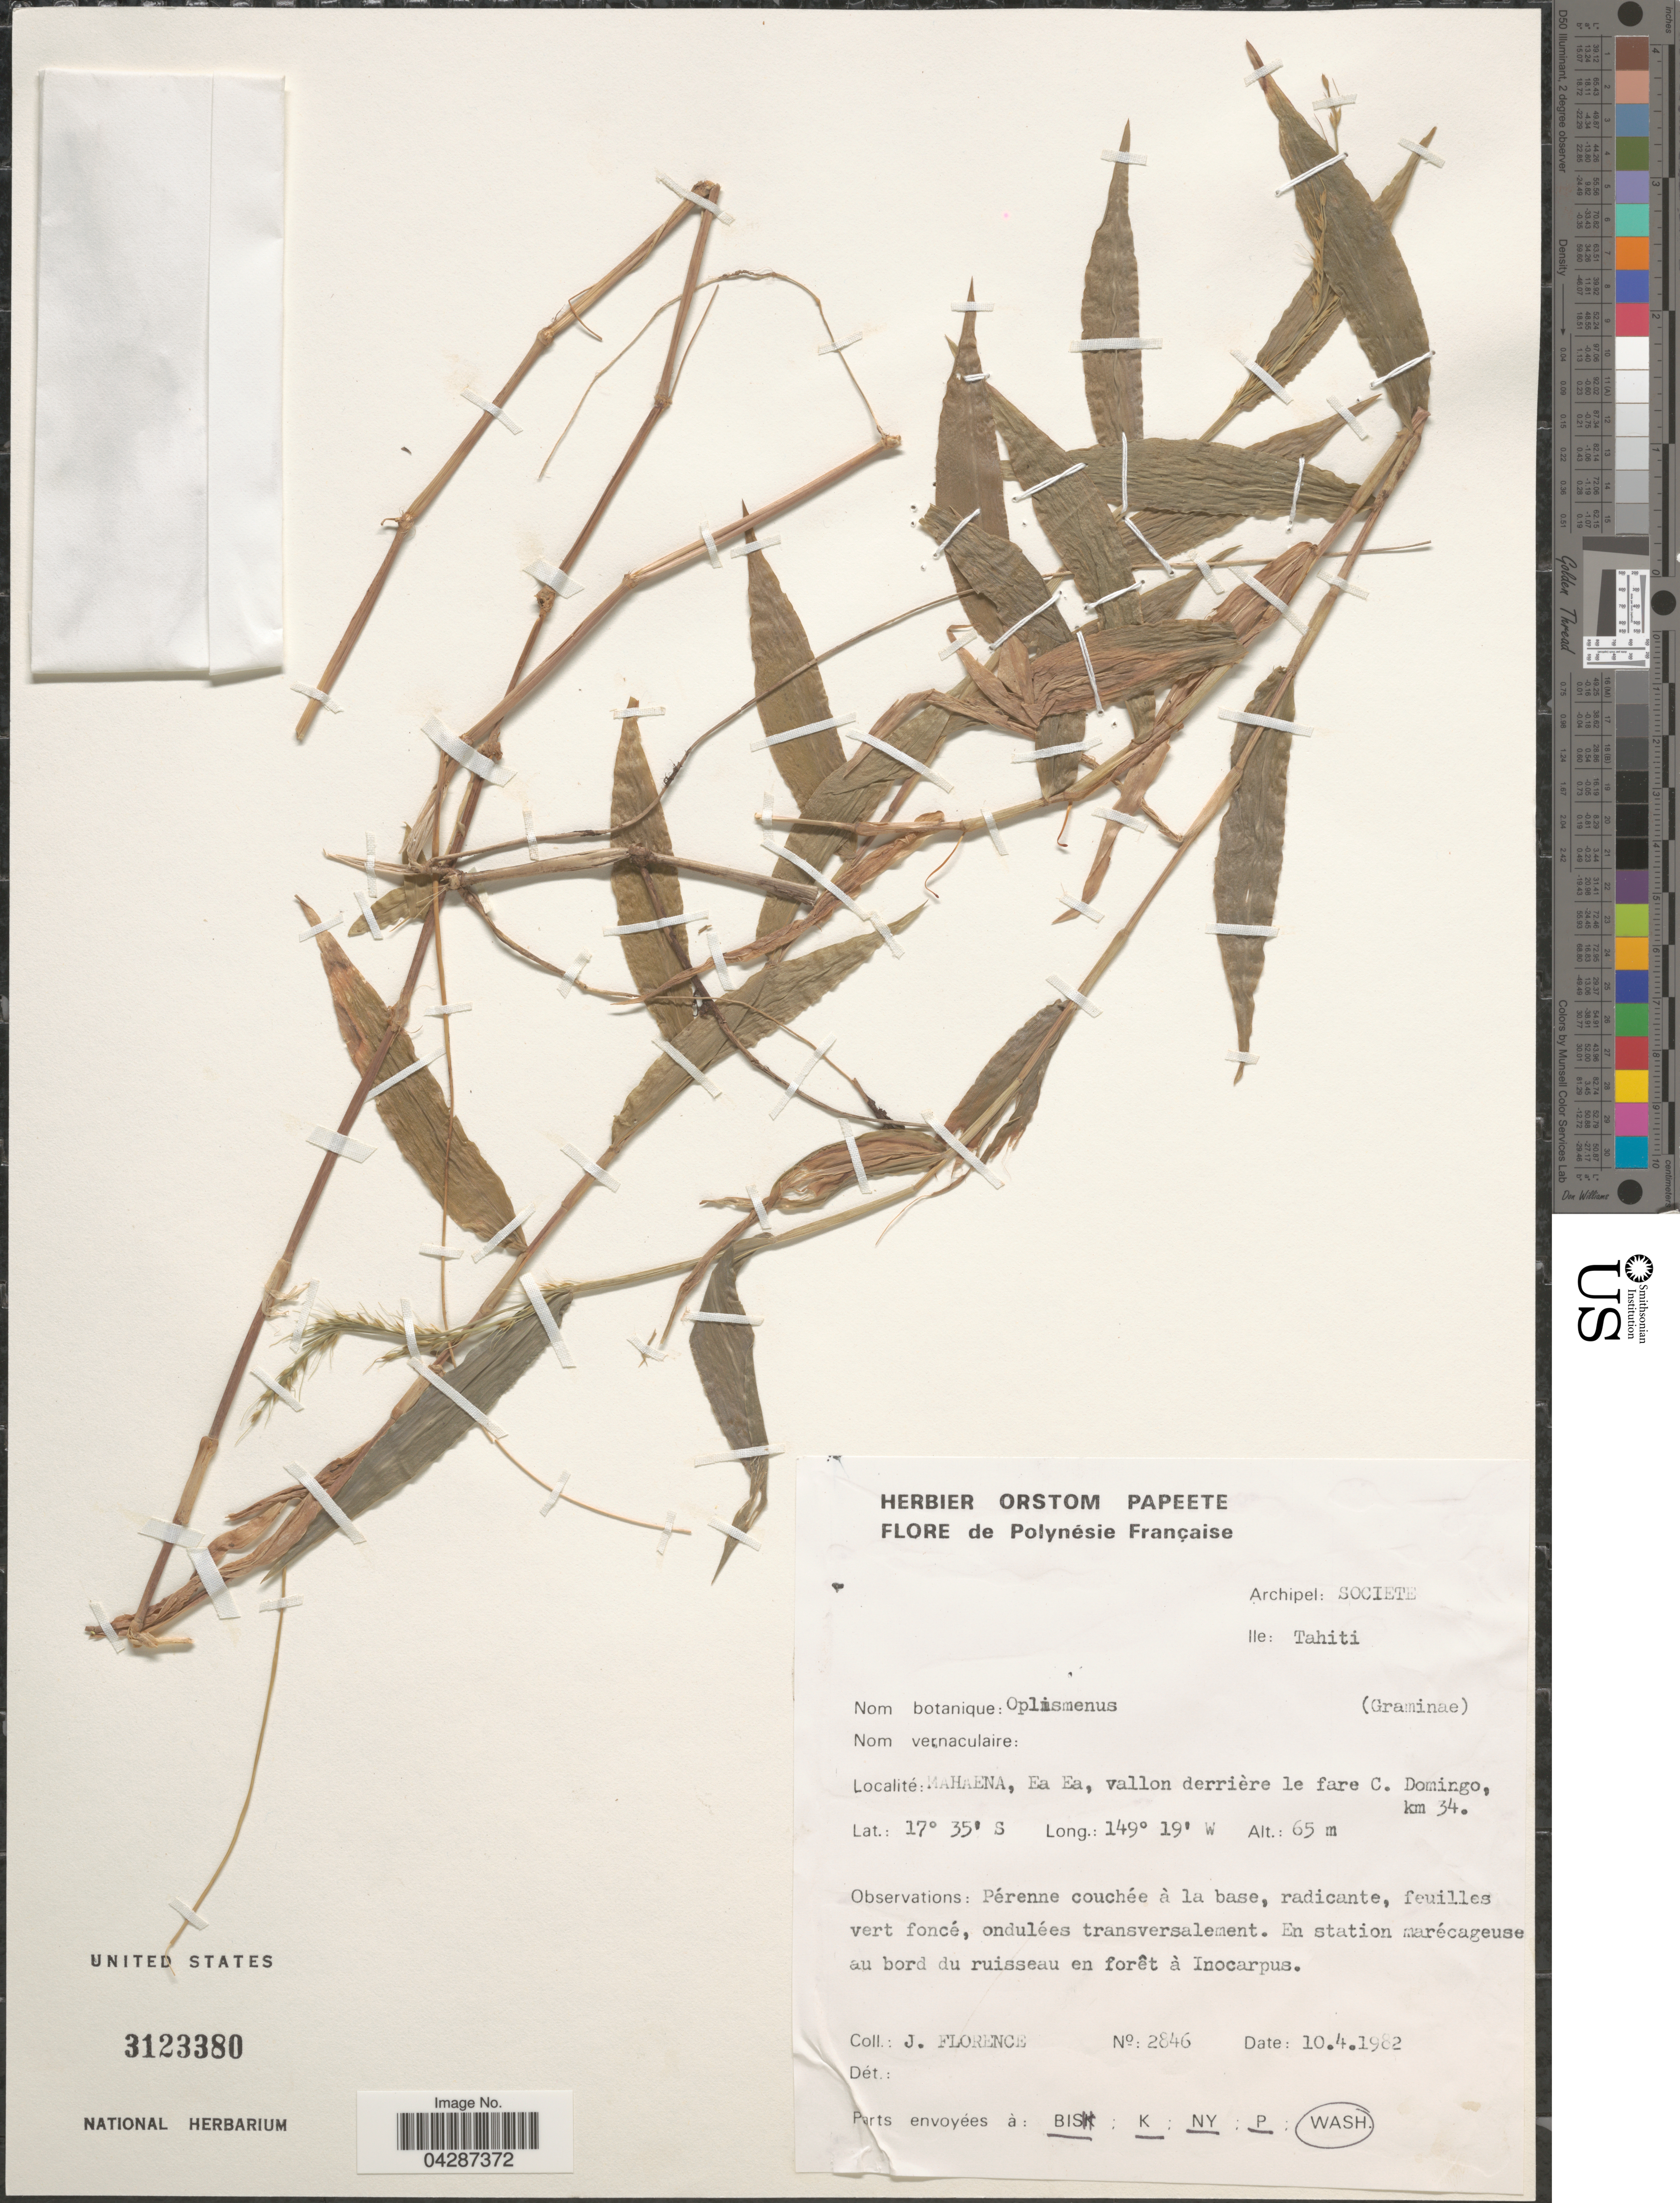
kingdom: Plantae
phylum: Tracheophyta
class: Liliopsida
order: Poales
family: Poaceae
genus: Oplismenus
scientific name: Oplismenus sp.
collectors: J. Florence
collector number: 2846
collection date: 1982-04-10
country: French Polynesia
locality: Polynésie Française. Archipel: Societe. Ile: Tahiti. Mahaena, Ea Ea vallon derrière le fare C. Domingo, km 34.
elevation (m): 65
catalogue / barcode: US 3123380